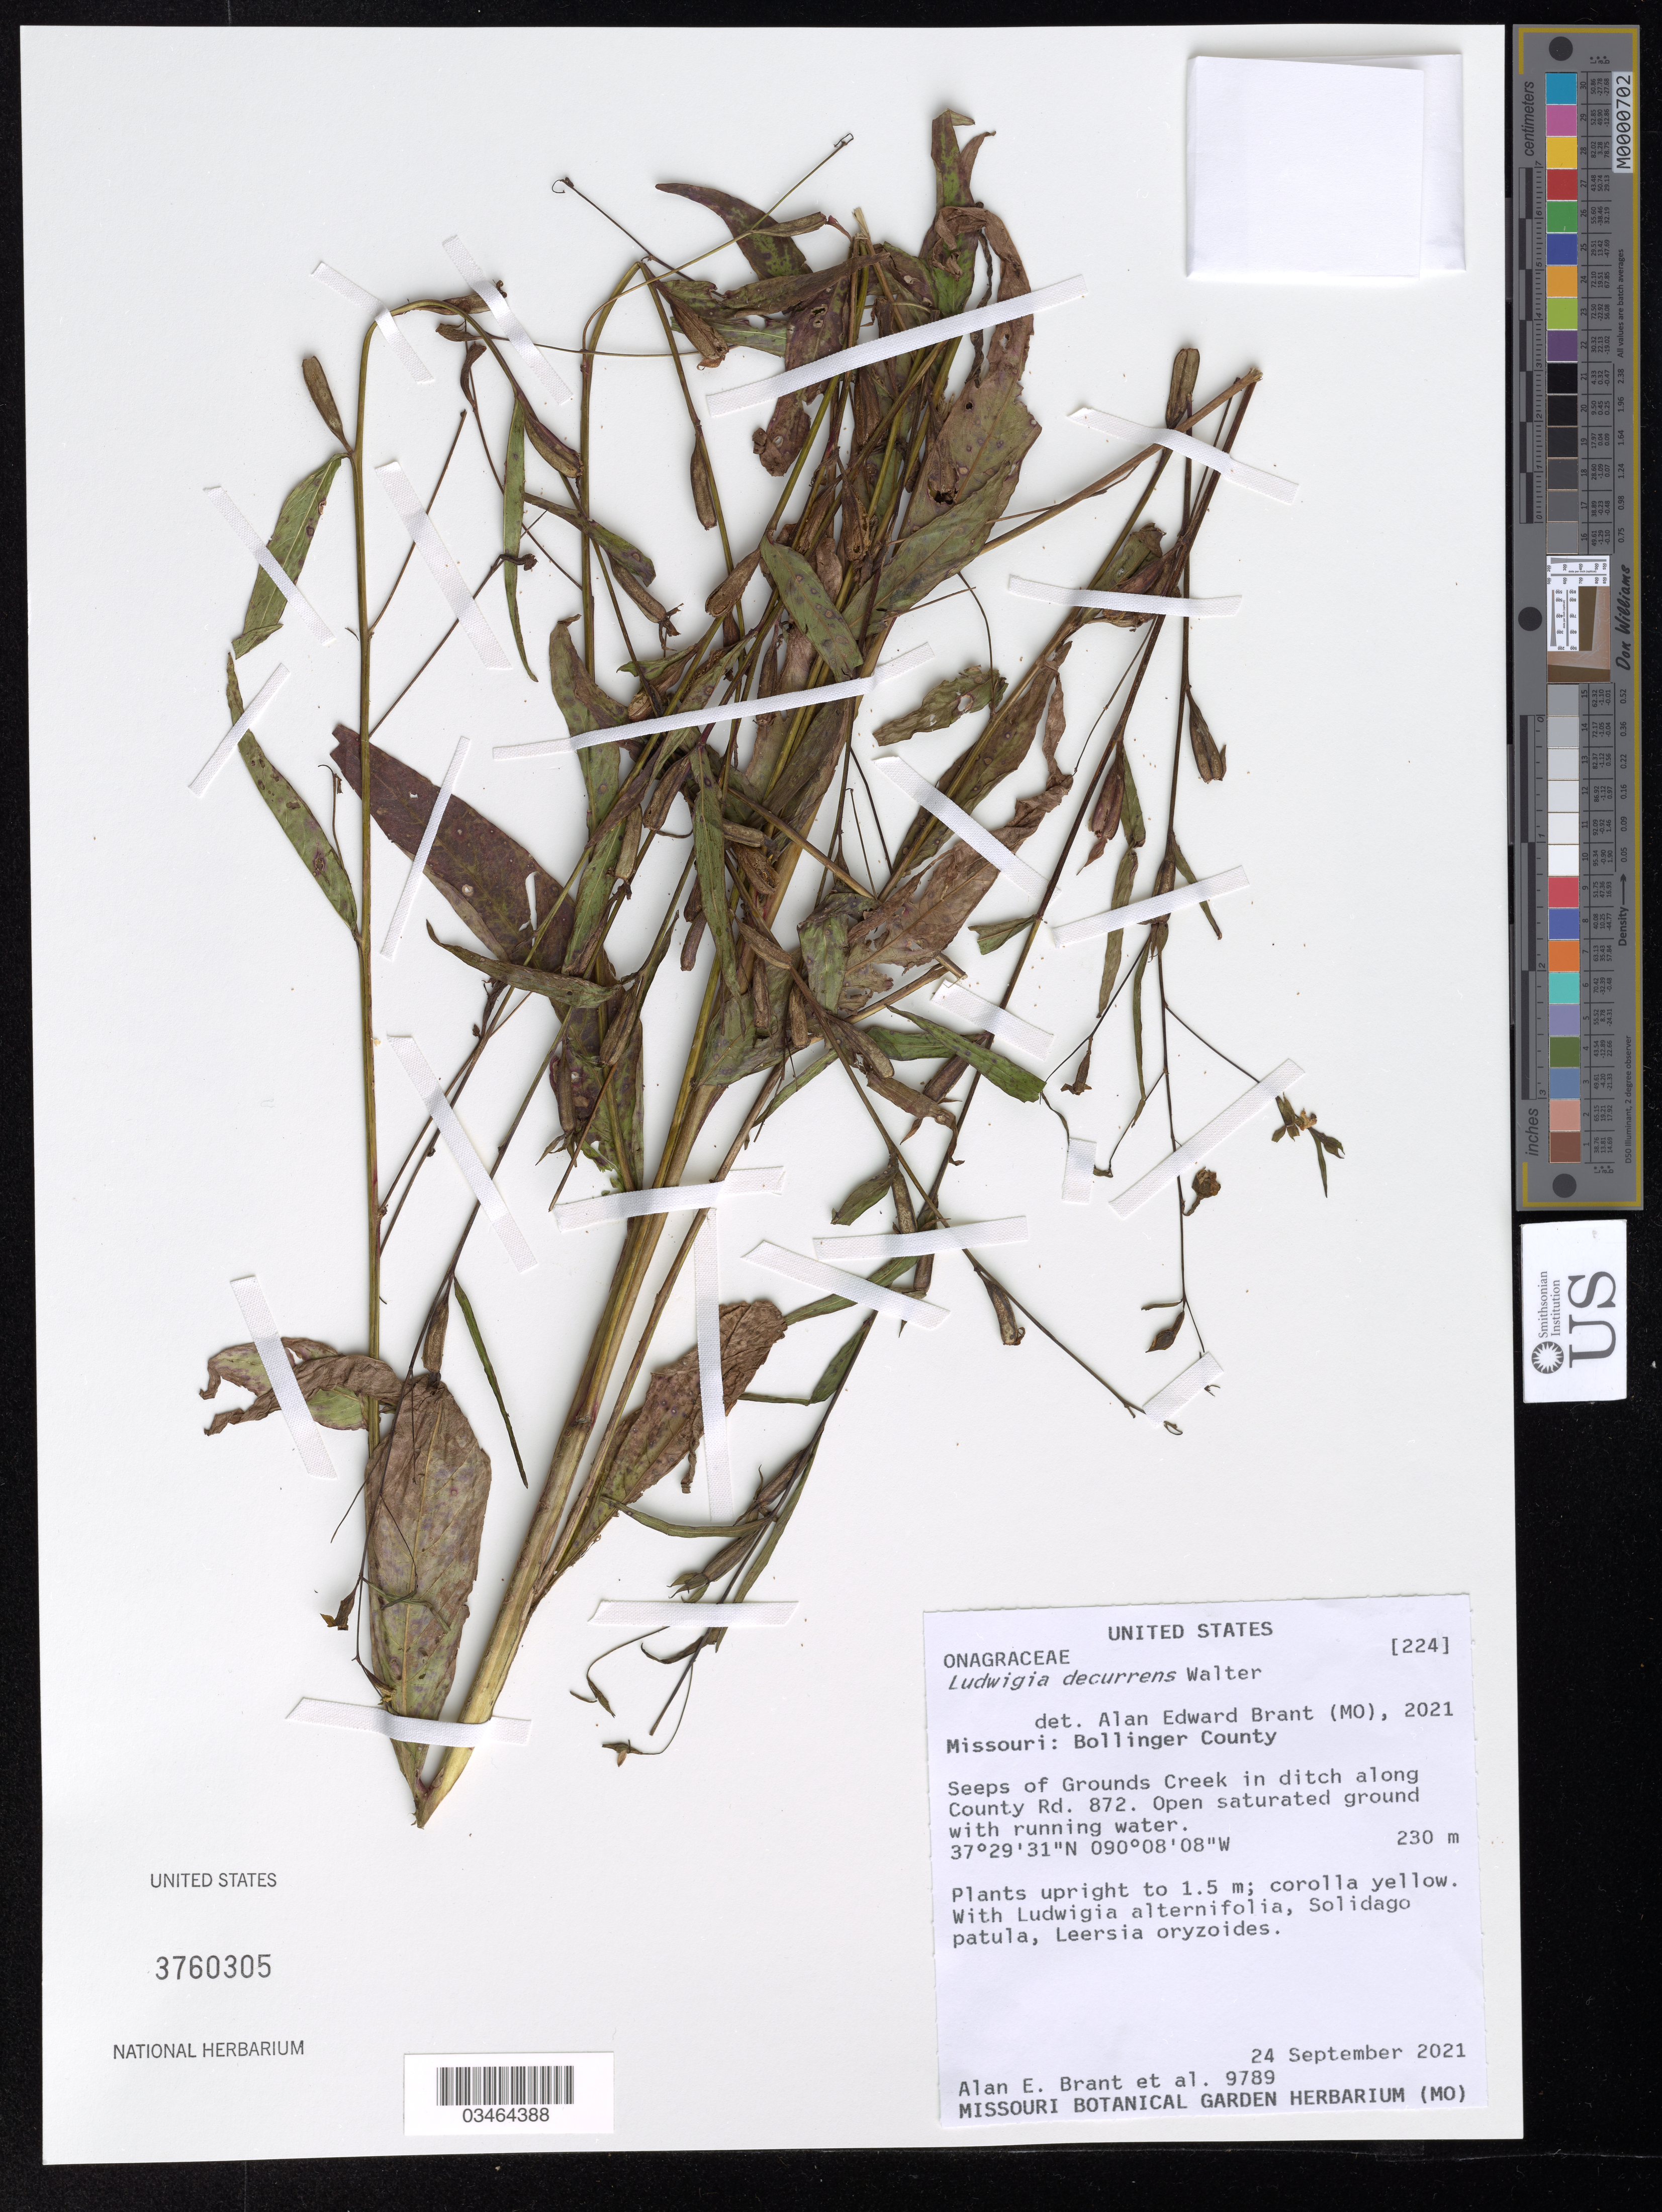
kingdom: Plantae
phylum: Tracheophyta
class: Magnoliopsida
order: Myrtales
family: Onagraceae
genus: Ludwigia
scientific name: Ludwigia decurrens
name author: Walter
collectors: A. Brant & et al.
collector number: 9789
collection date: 2021-09-24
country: United States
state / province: Missouri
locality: Bollinger County. Seeps of Grounds Creek in ditch along County Rd.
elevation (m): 230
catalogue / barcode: US 3760305